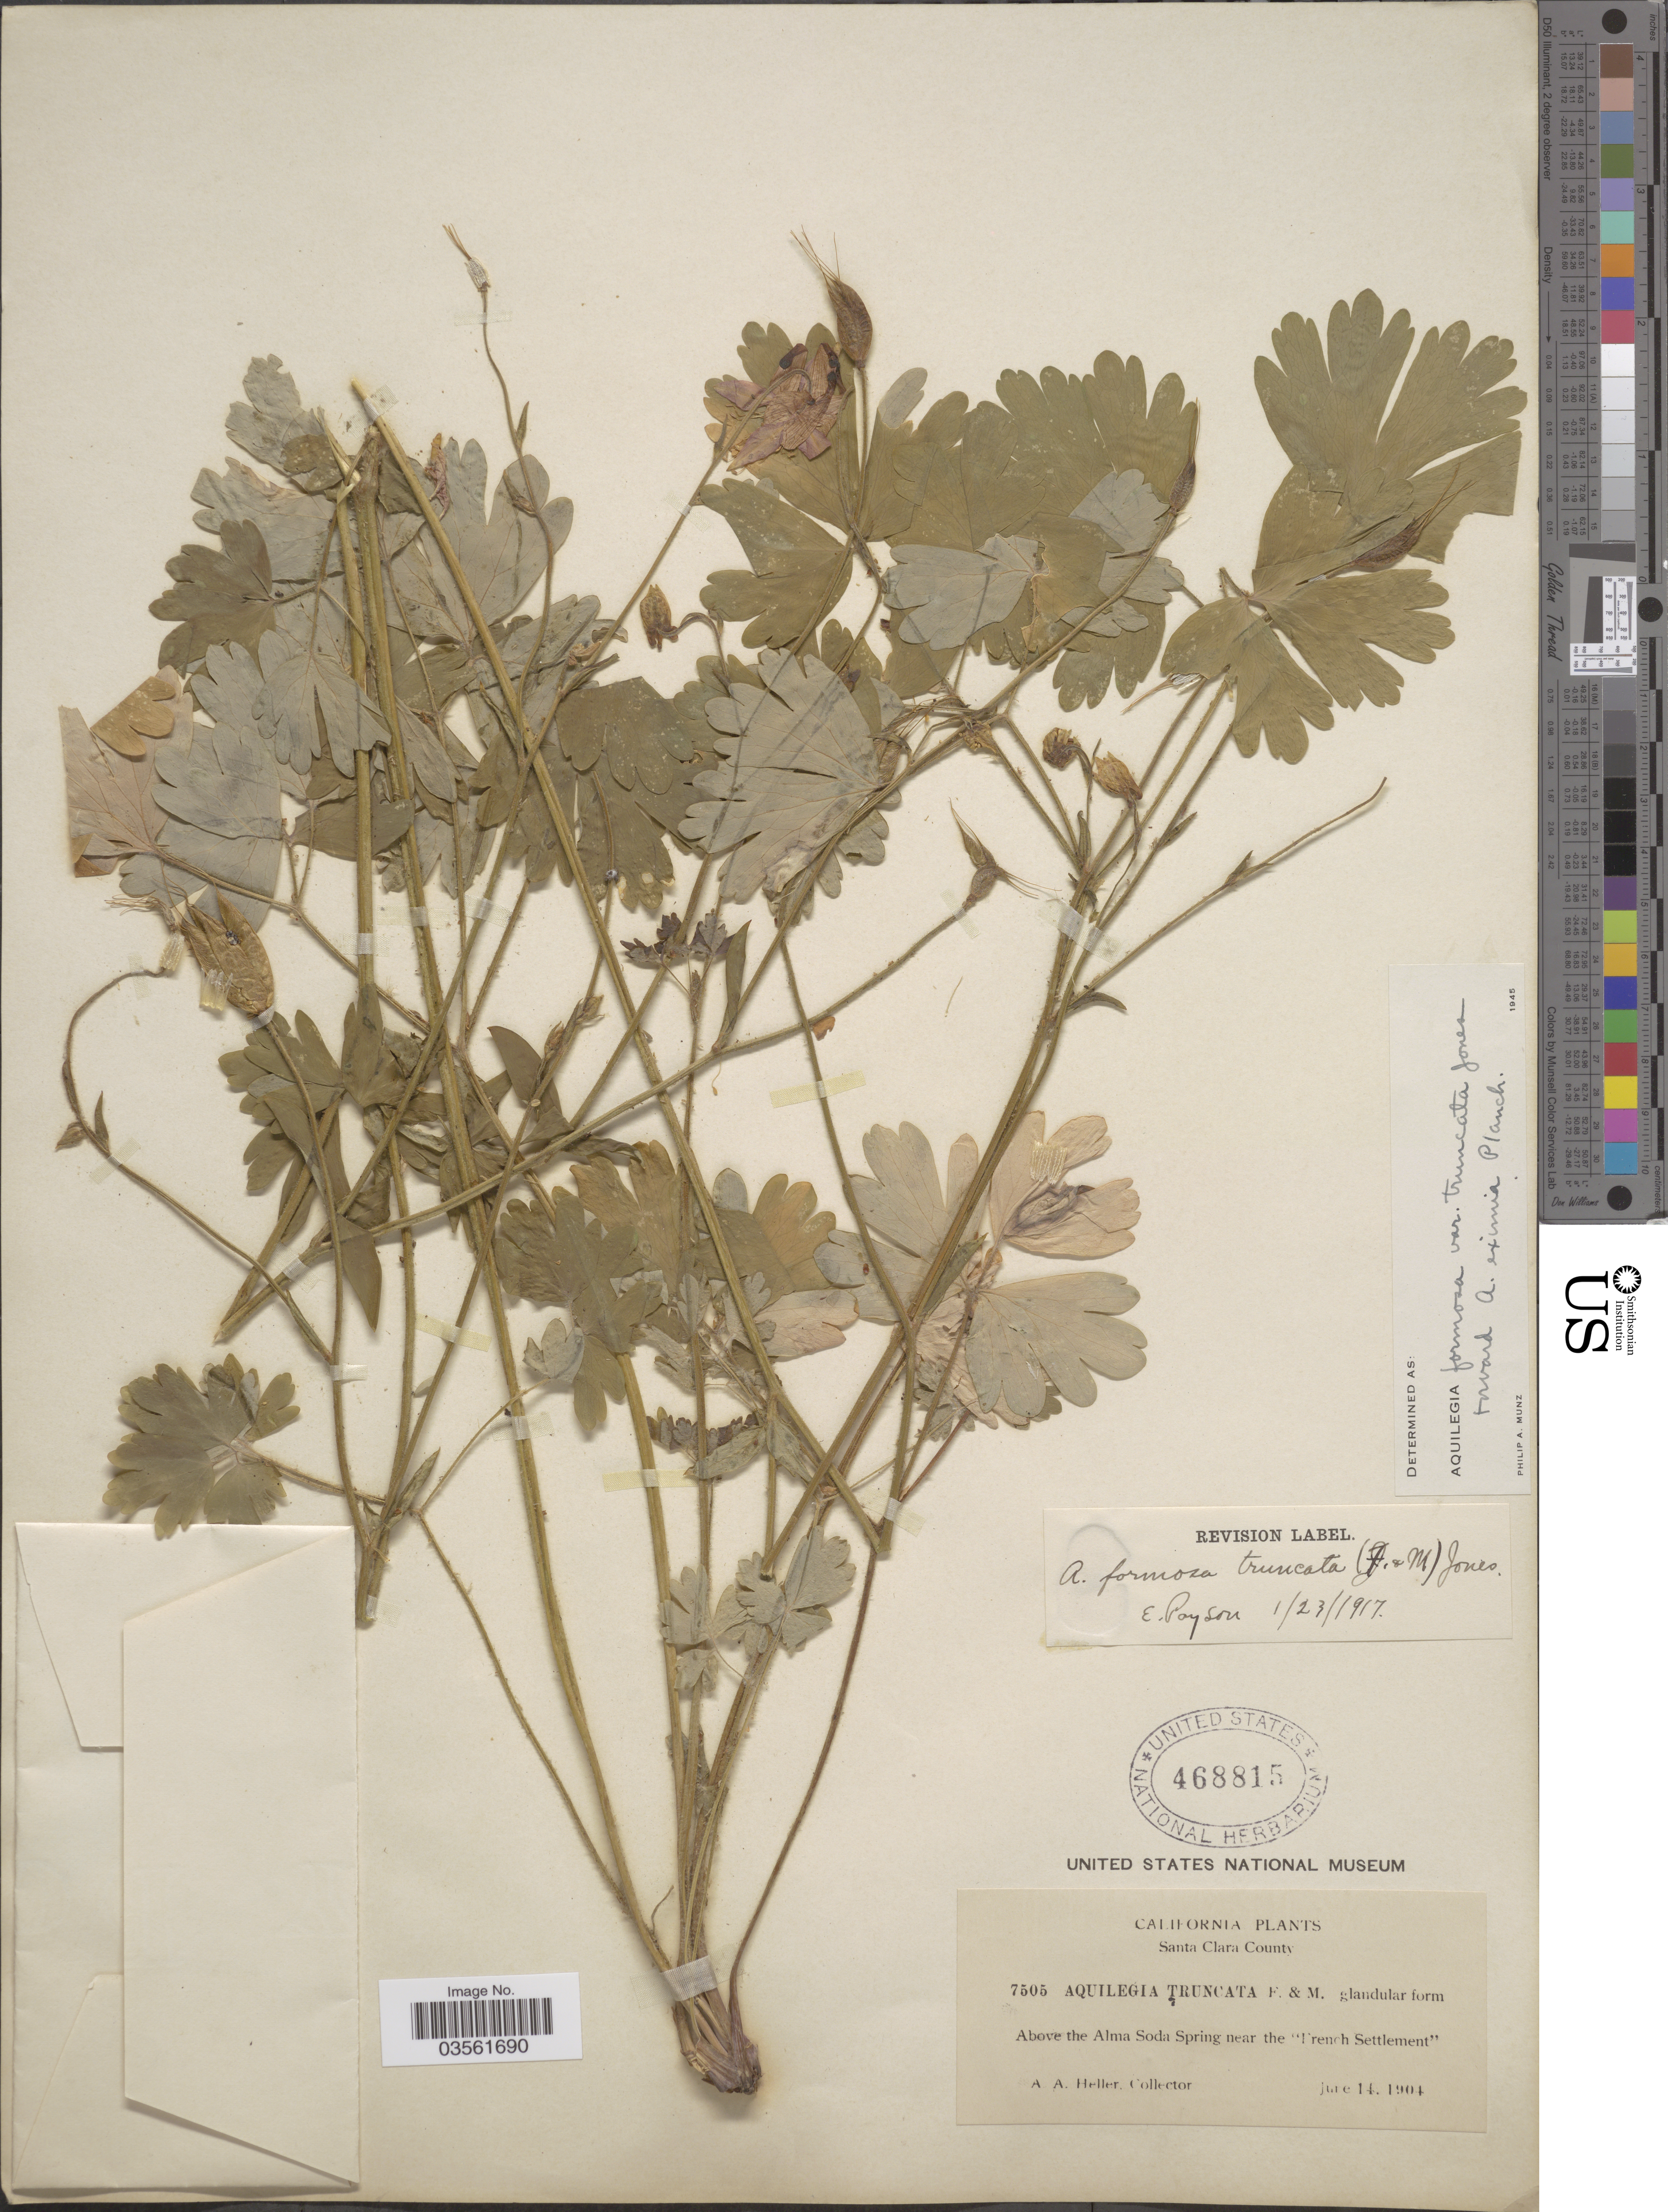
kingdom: Plantae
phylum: Tracheophyta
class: Magnoliopsida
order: Ranunculales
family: Ranunculaceae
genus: Aquilegia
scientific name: Aquilegia formosa var. truncata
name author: M.E. Jones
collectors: A. A. Heller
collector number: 7505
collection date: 1904-06-14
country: United States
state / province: California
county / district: Santa Clara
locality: Santa Clara County. Above the Alma Soda Spring near the "French Settlement".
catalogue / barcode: US 468815